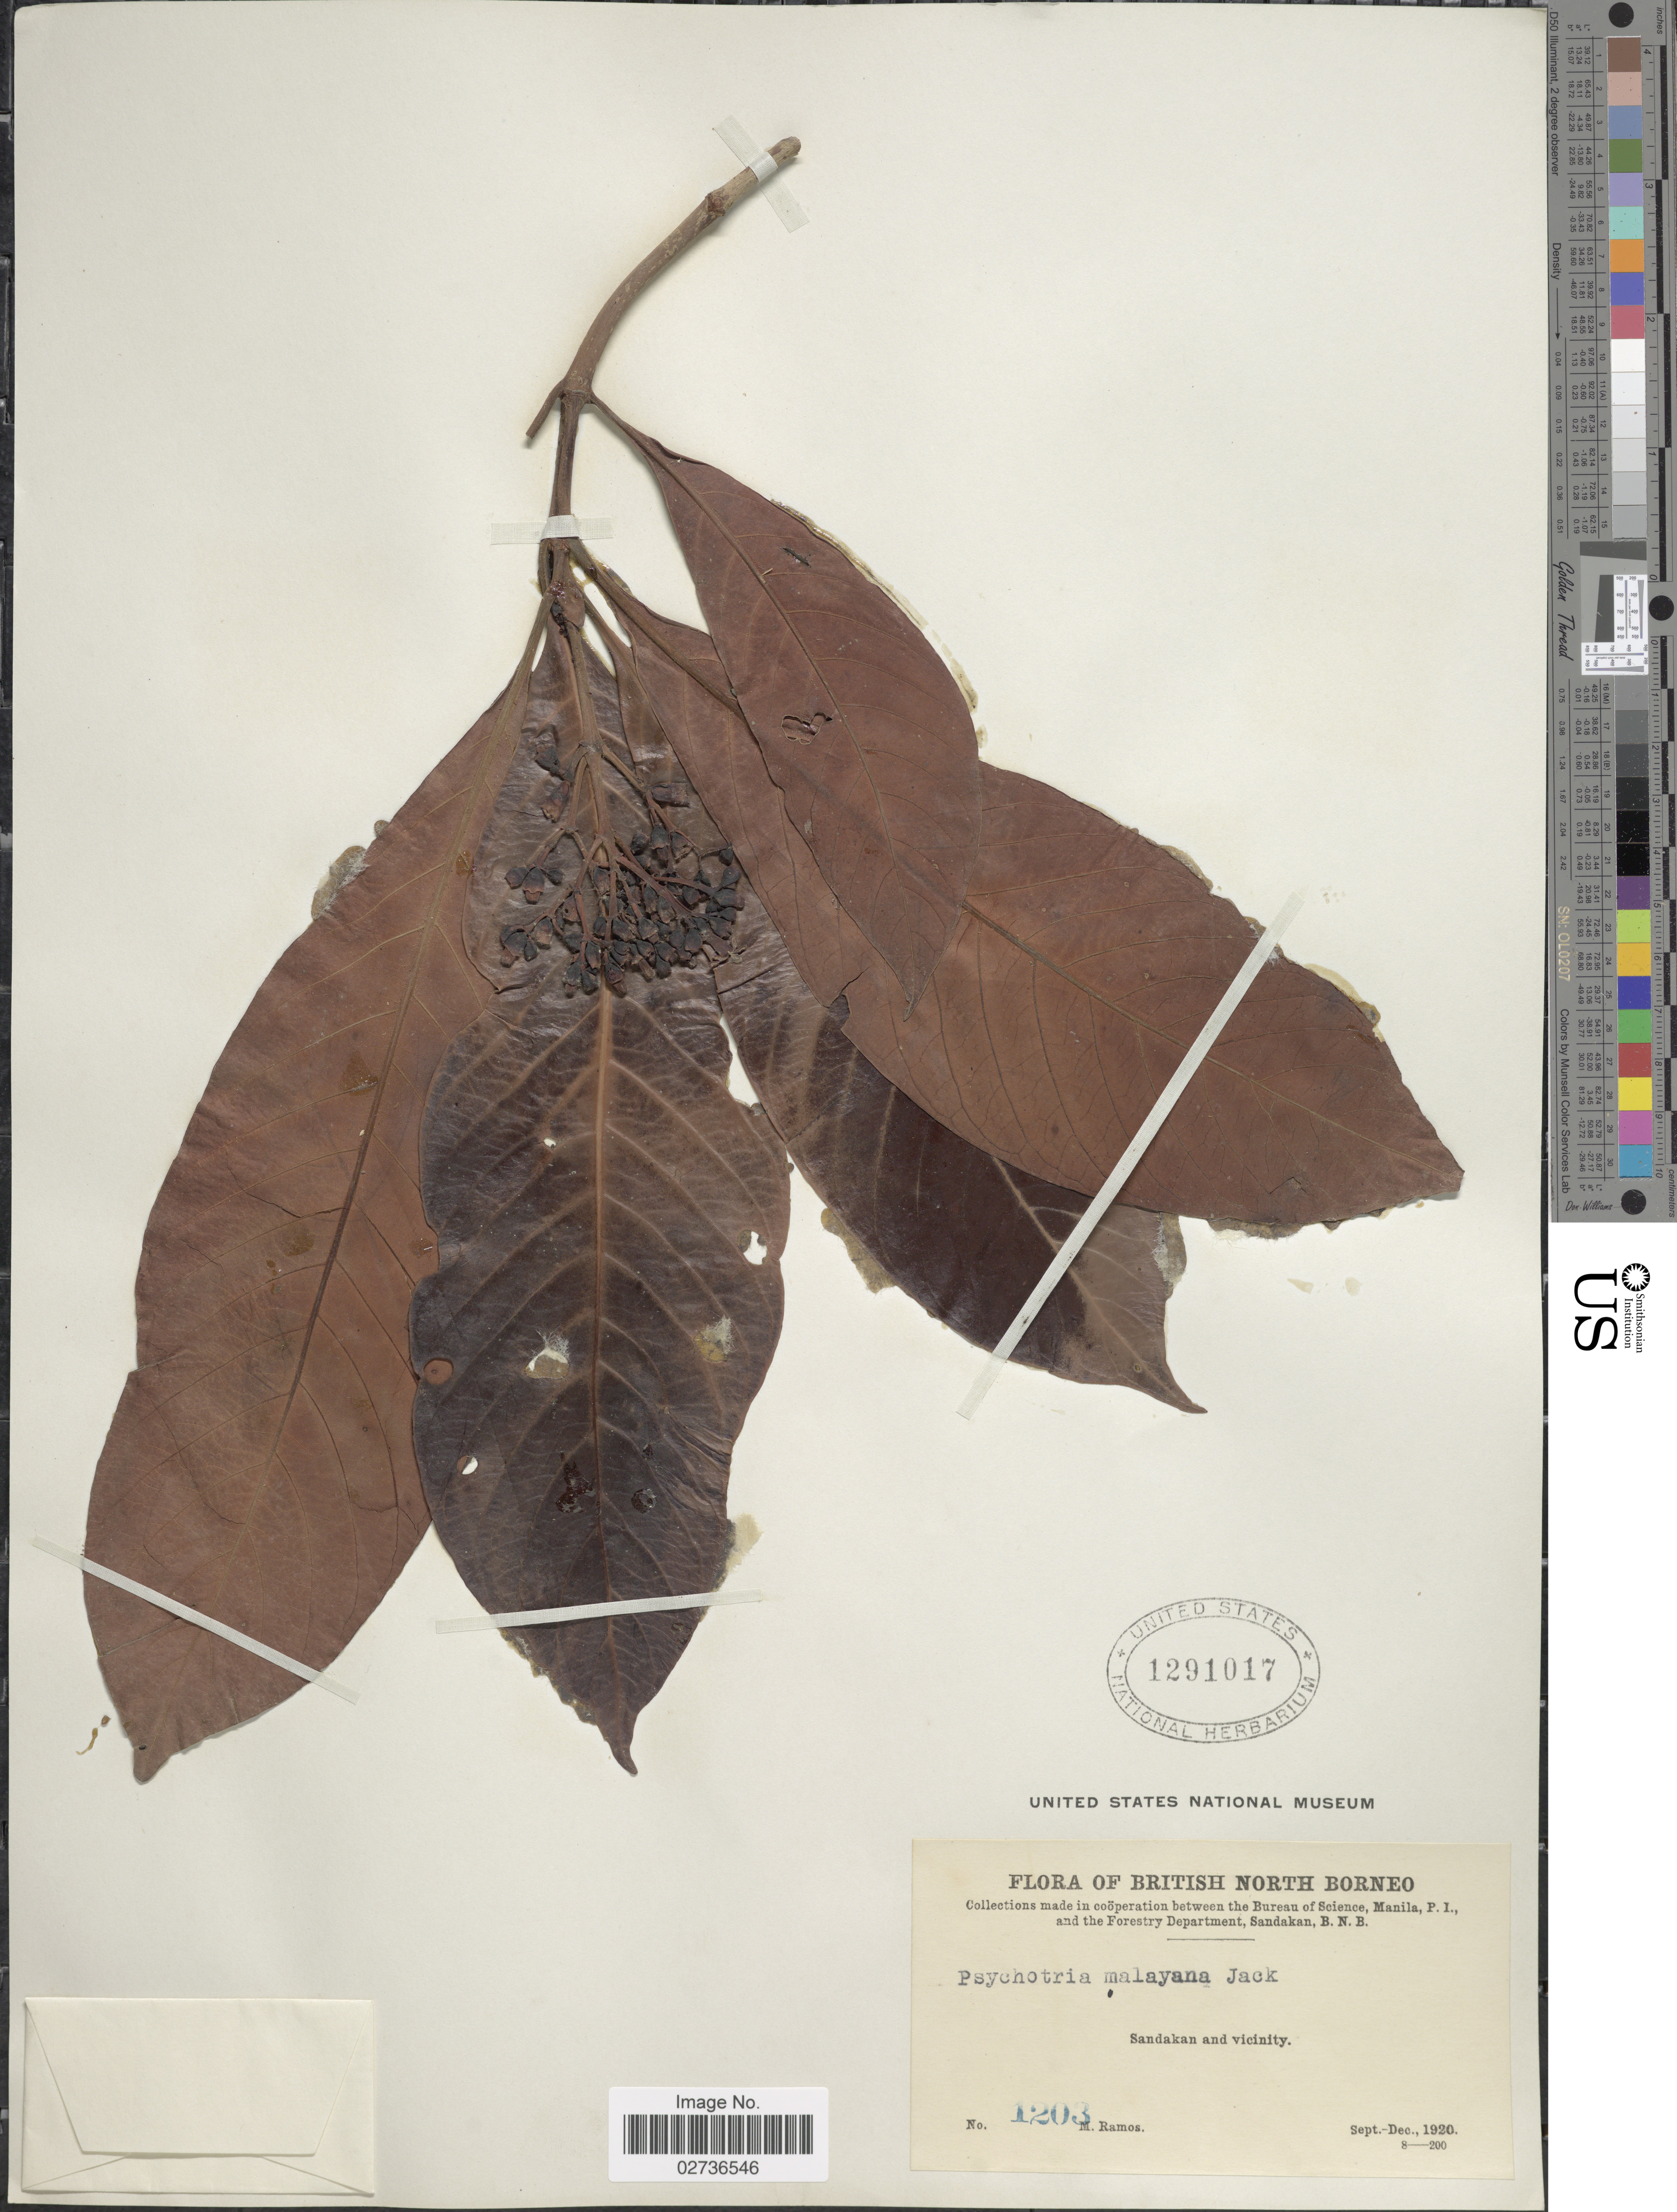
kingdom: Plantae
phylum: Tracheophyta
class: Magnoliopsida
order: Gentianales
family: Rubiaceae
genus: Psychotria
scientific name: Psychotria malayana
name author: Jack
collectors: M. Ramos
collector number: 1203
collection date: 1920-09/1920-12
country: Malaysia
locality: British North Borneo, Sandakan and vicinity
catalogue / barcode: US 1291017